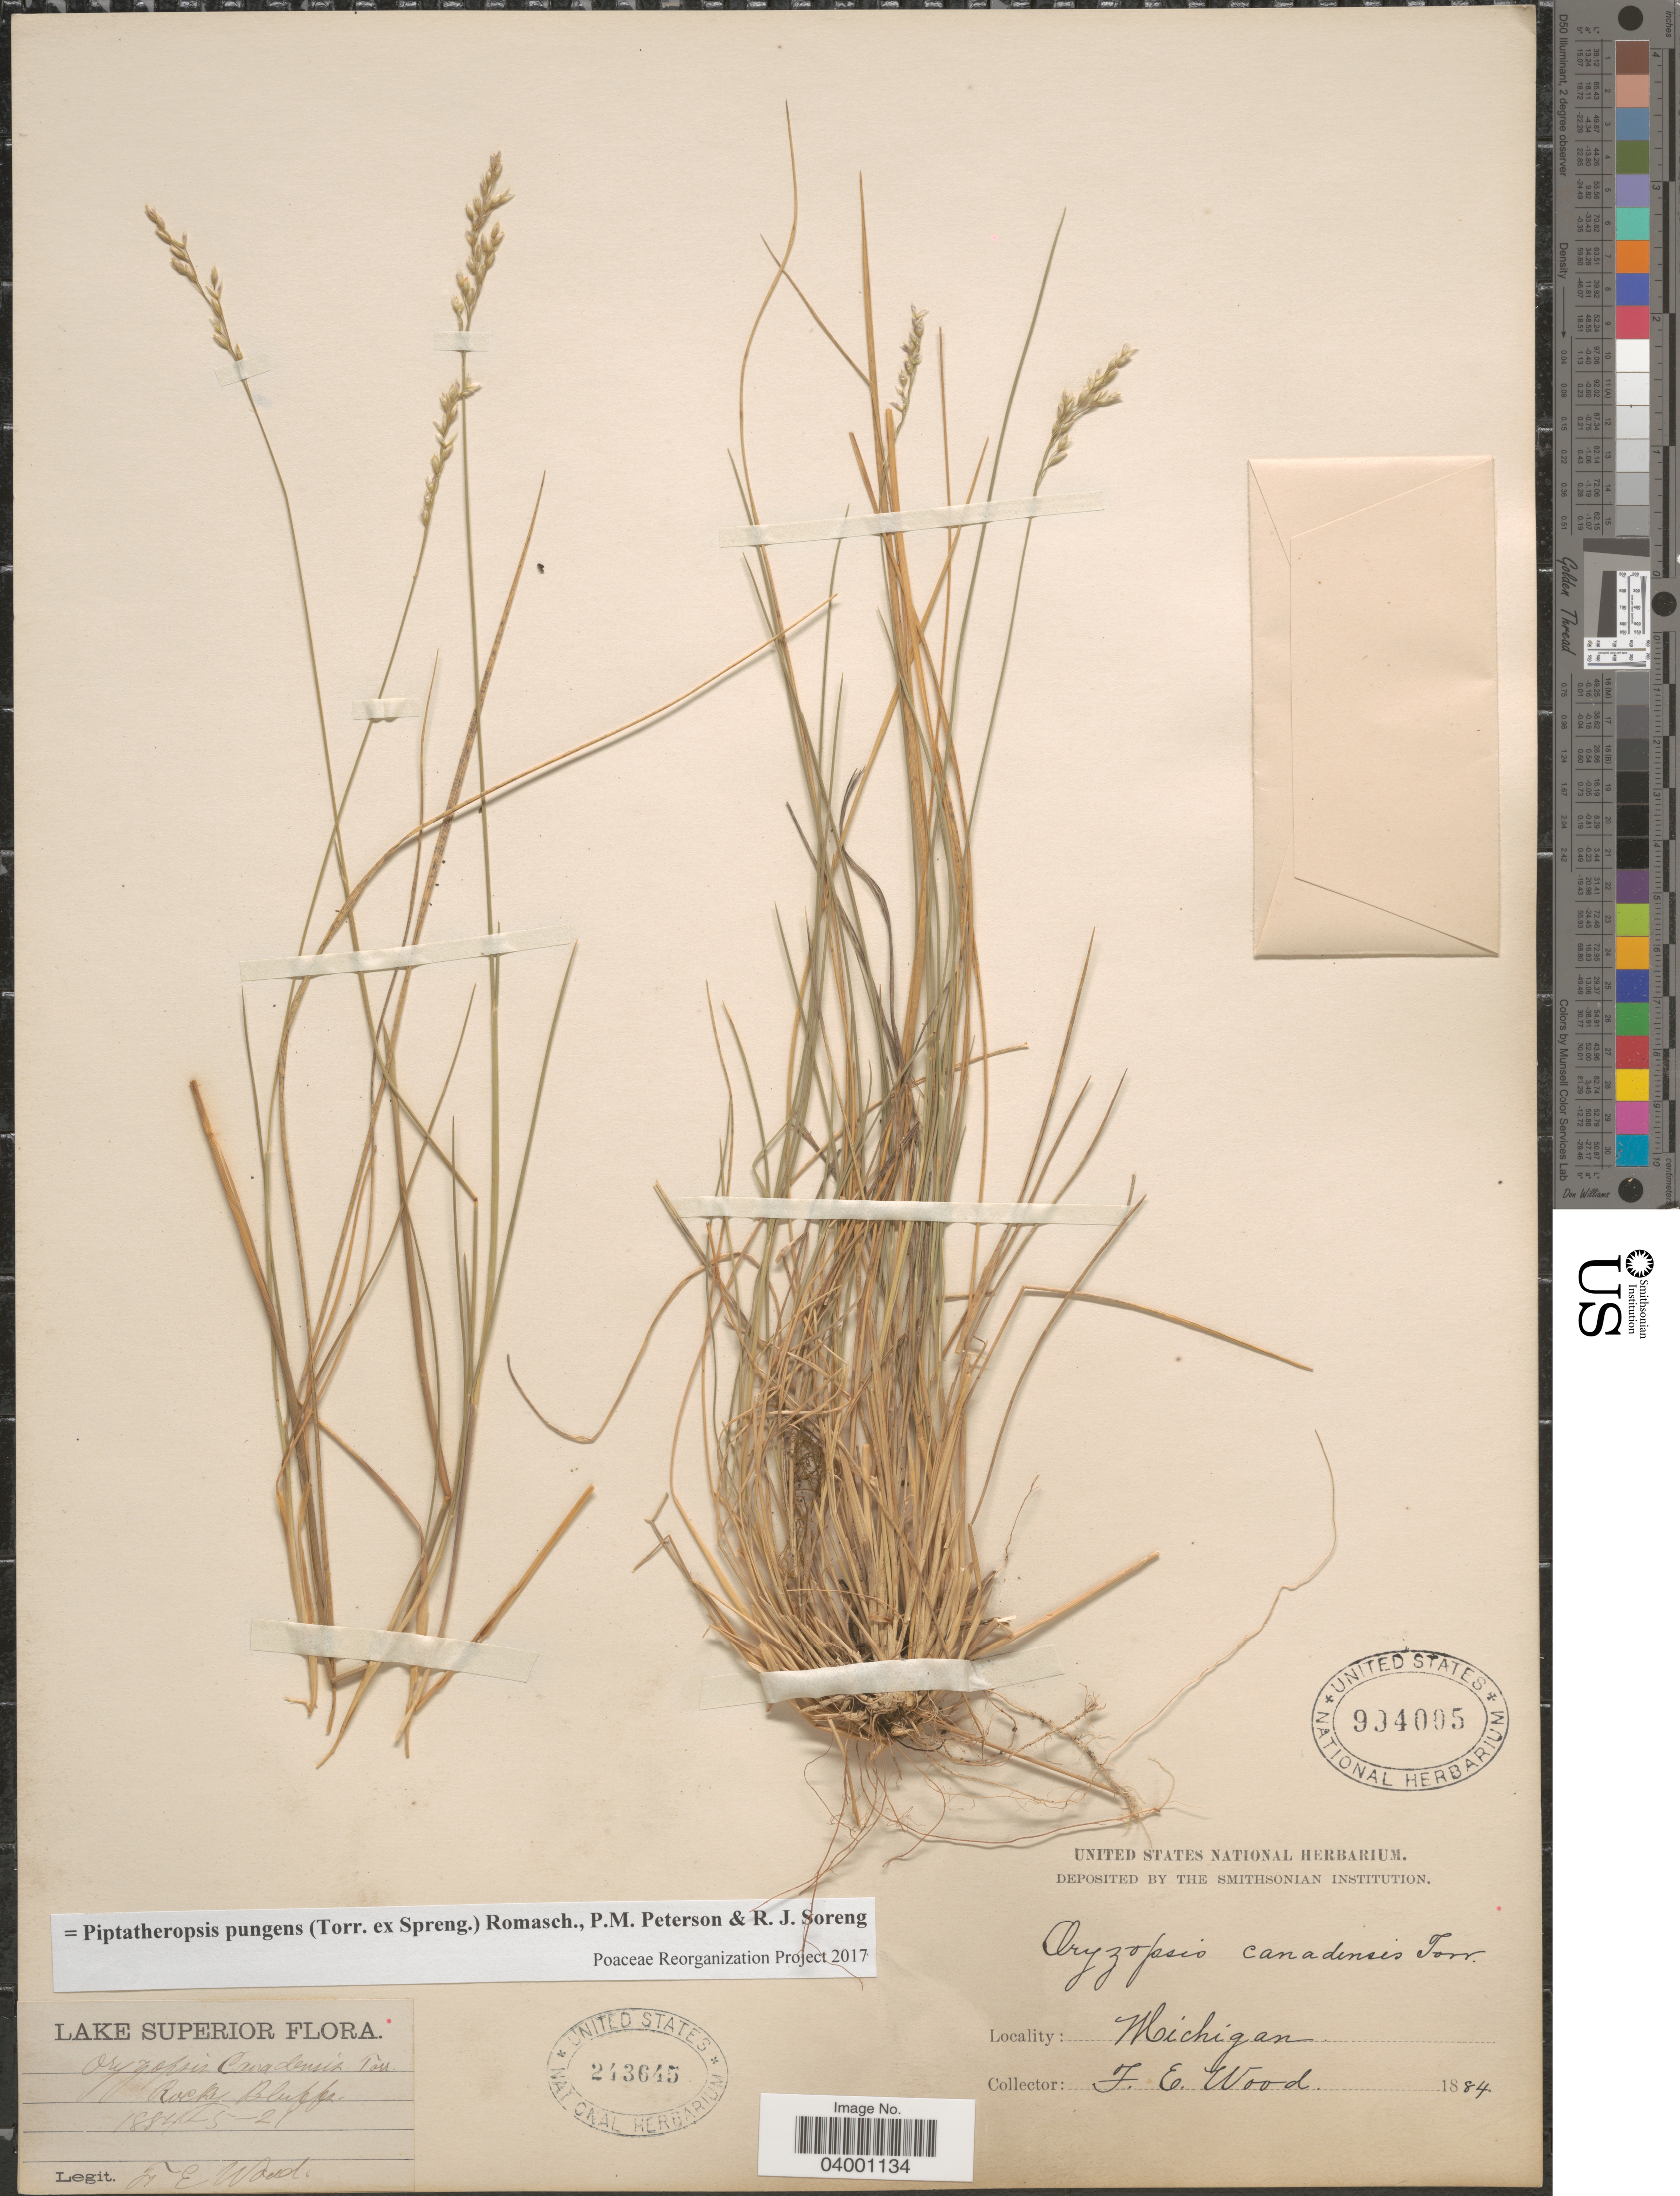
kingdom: Plantae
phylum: Tracheophyta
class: Liliopsida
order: Poales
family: Poaceae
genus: Piptatheropsis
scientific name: Piptatheropsis pungens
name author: (Torr. ex Spreng.) Romasch. et al.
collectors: F. Wood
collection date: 1884-05-21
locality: Lake Superior. Rocky Bluffs.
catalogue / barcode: US 243645